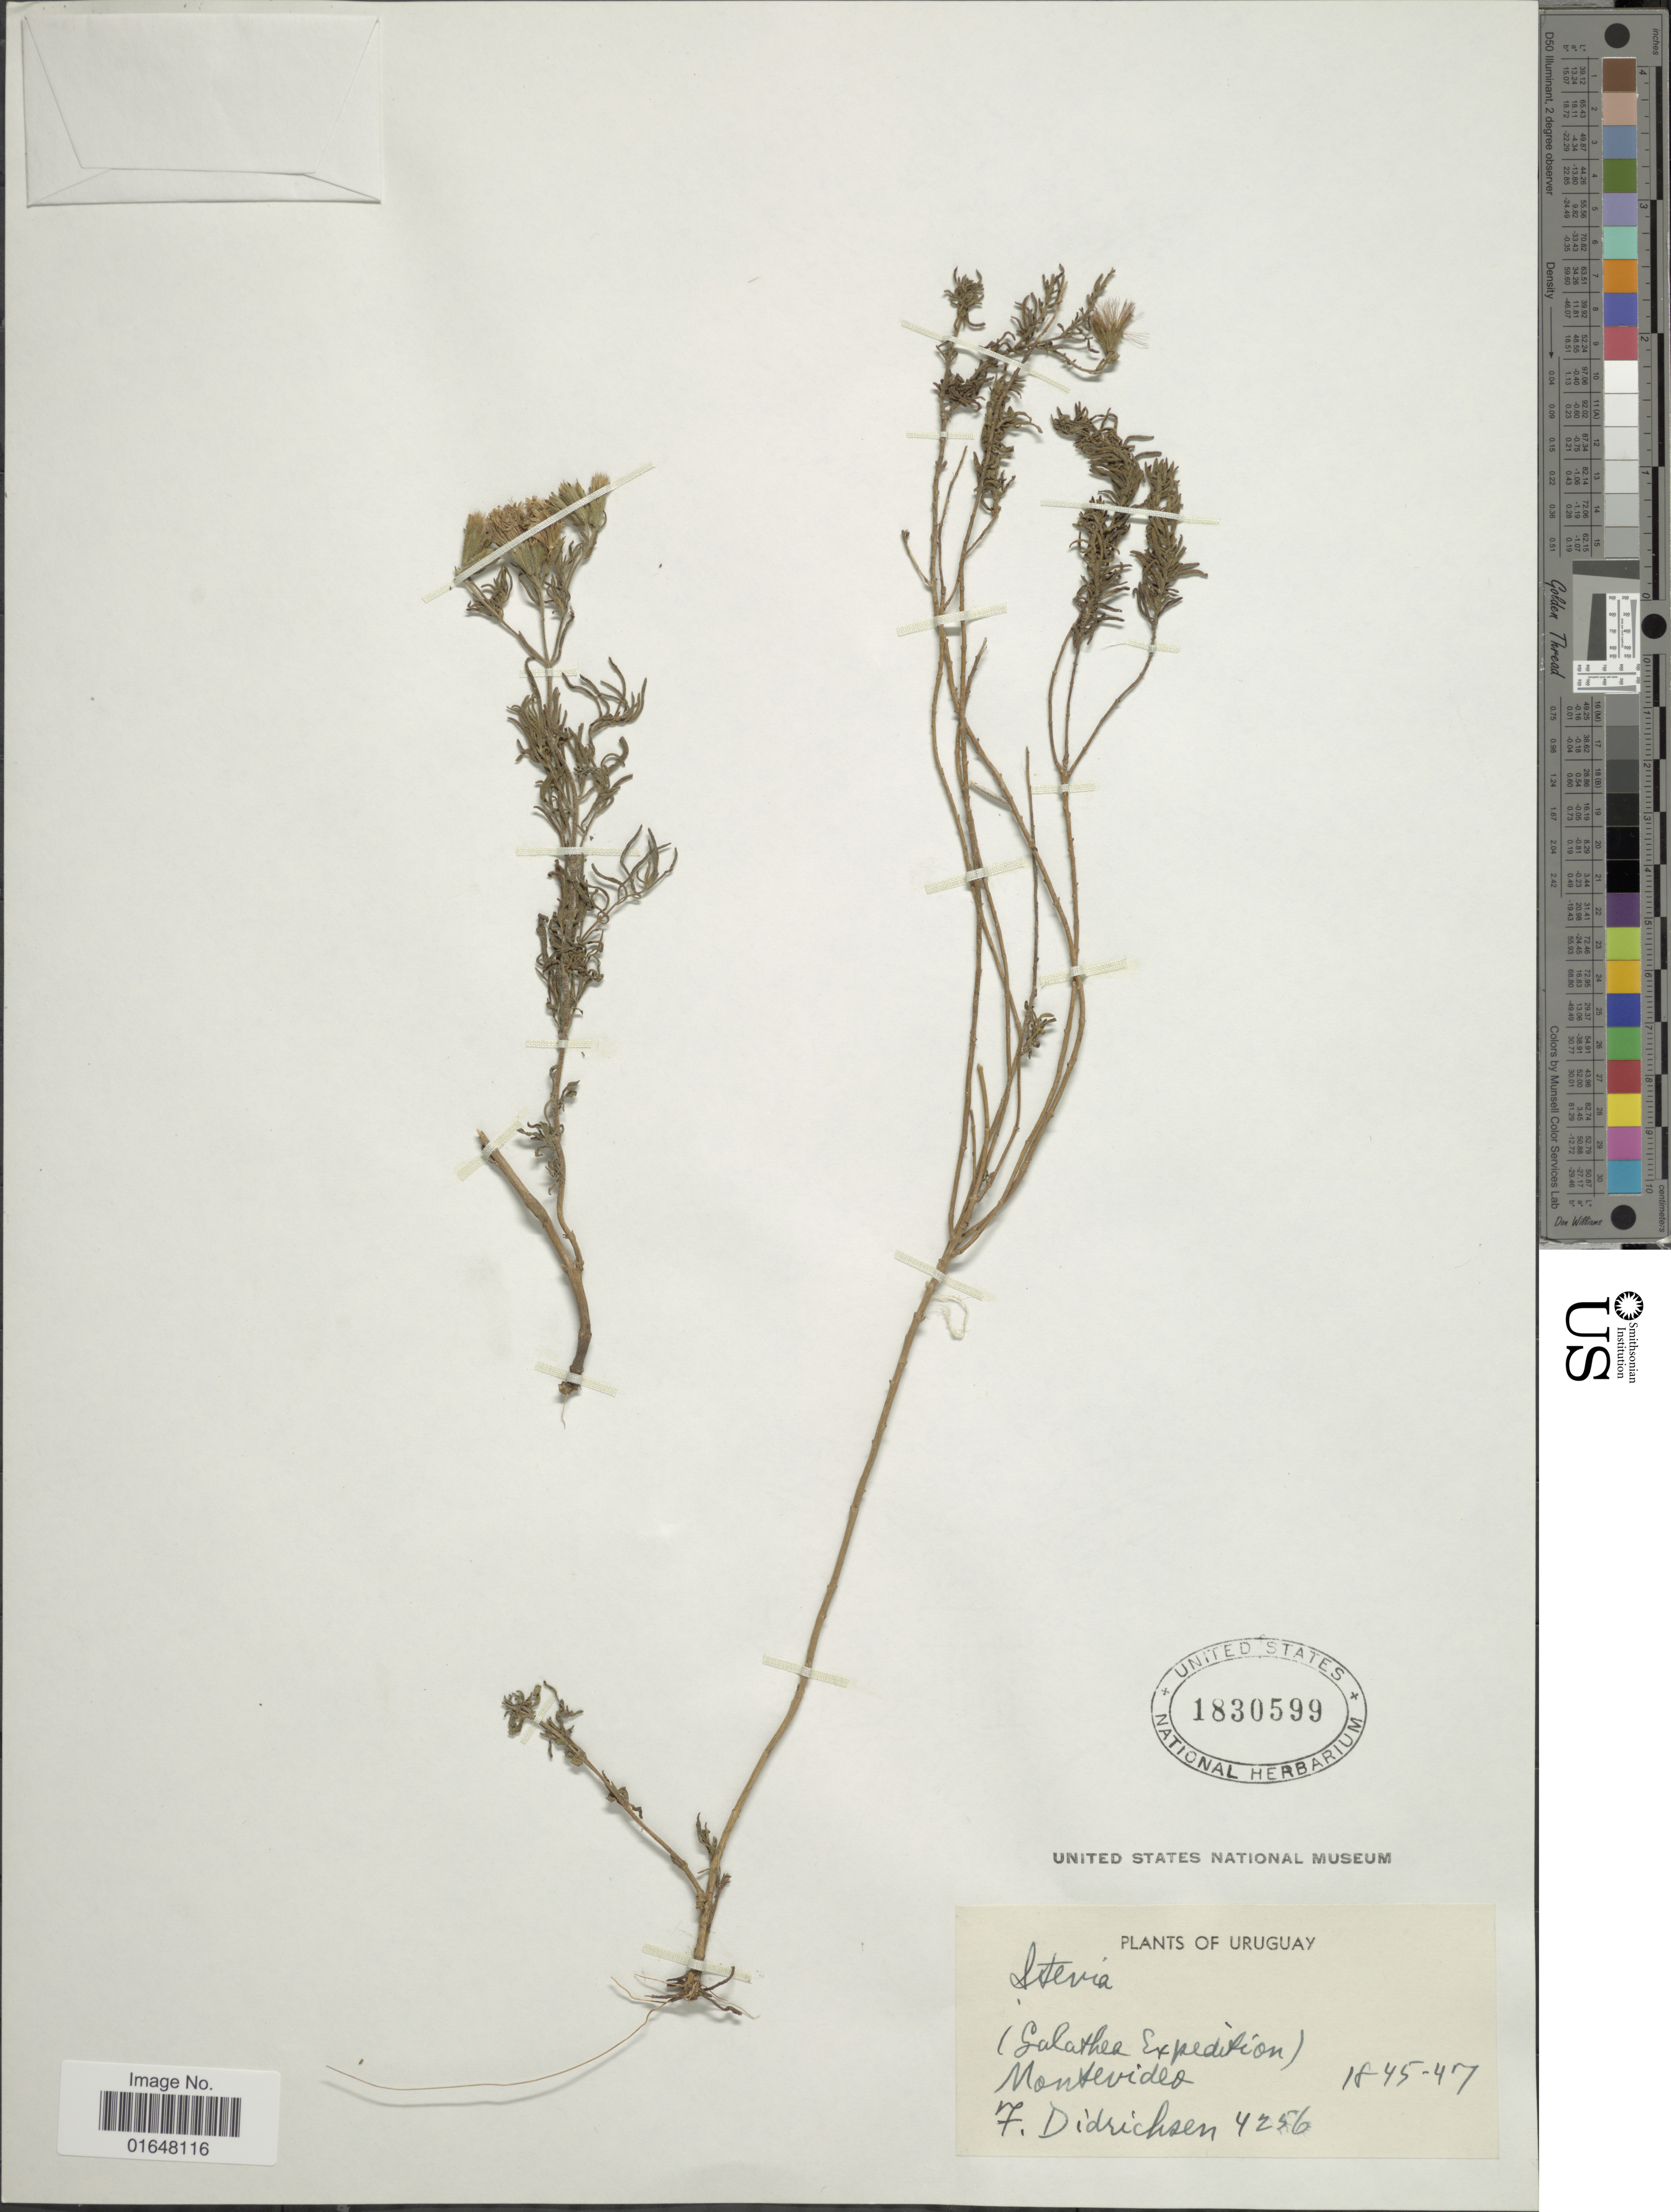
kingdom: Plantae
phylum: Tracheophyta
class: Magnoliopsida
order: Asterales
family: Asteraceae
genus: Stevia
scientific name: Stevia leptophylla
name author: Sch. Bip. ex Baker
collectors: F. Didrichsen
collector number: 4256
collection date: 1845/1847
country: Uruguay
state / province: Montevideo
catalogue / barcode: US 1830599